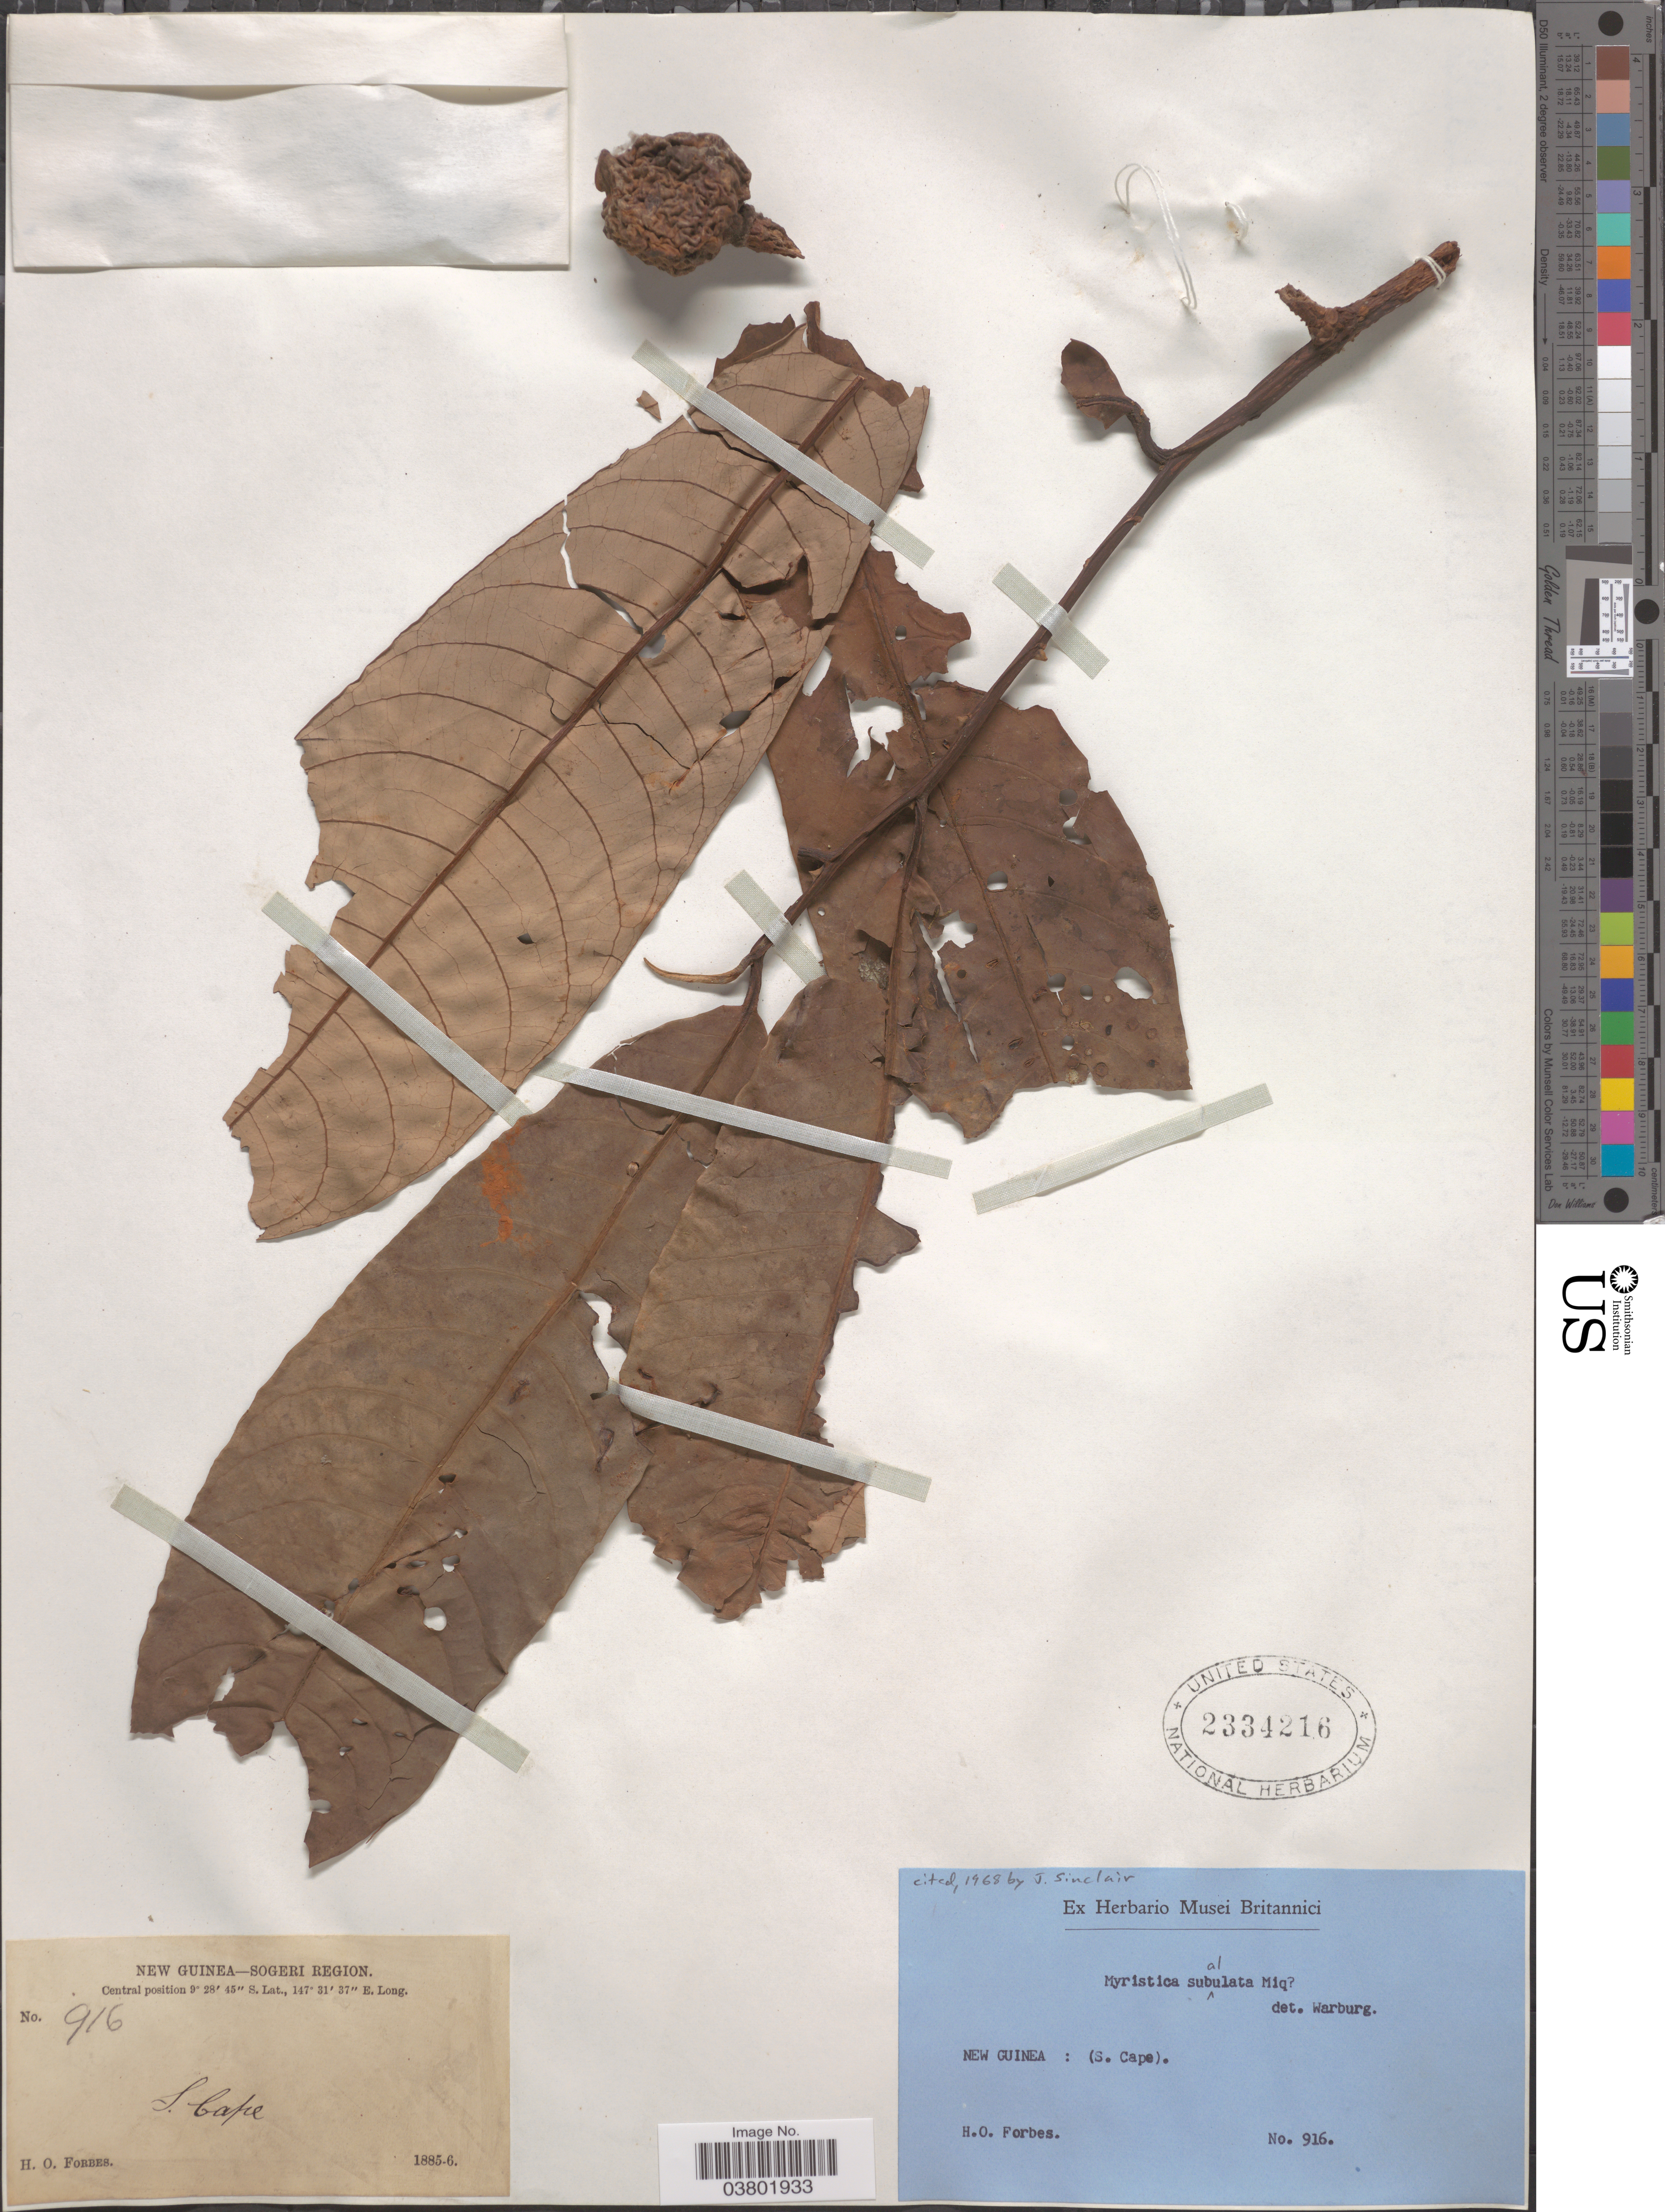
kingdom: Plantae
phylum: Tracheophyta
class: Magnoliopsida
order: Magnoliales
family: Myristicaceae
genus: Myristica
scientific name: Myristica subalulata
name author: Miq.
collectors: H. O. Forbes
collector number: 916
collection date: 1885/1886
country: Papua New Guinea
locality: New Guinea - Sogeri Region. S. Cape.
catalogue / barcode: US 2334216